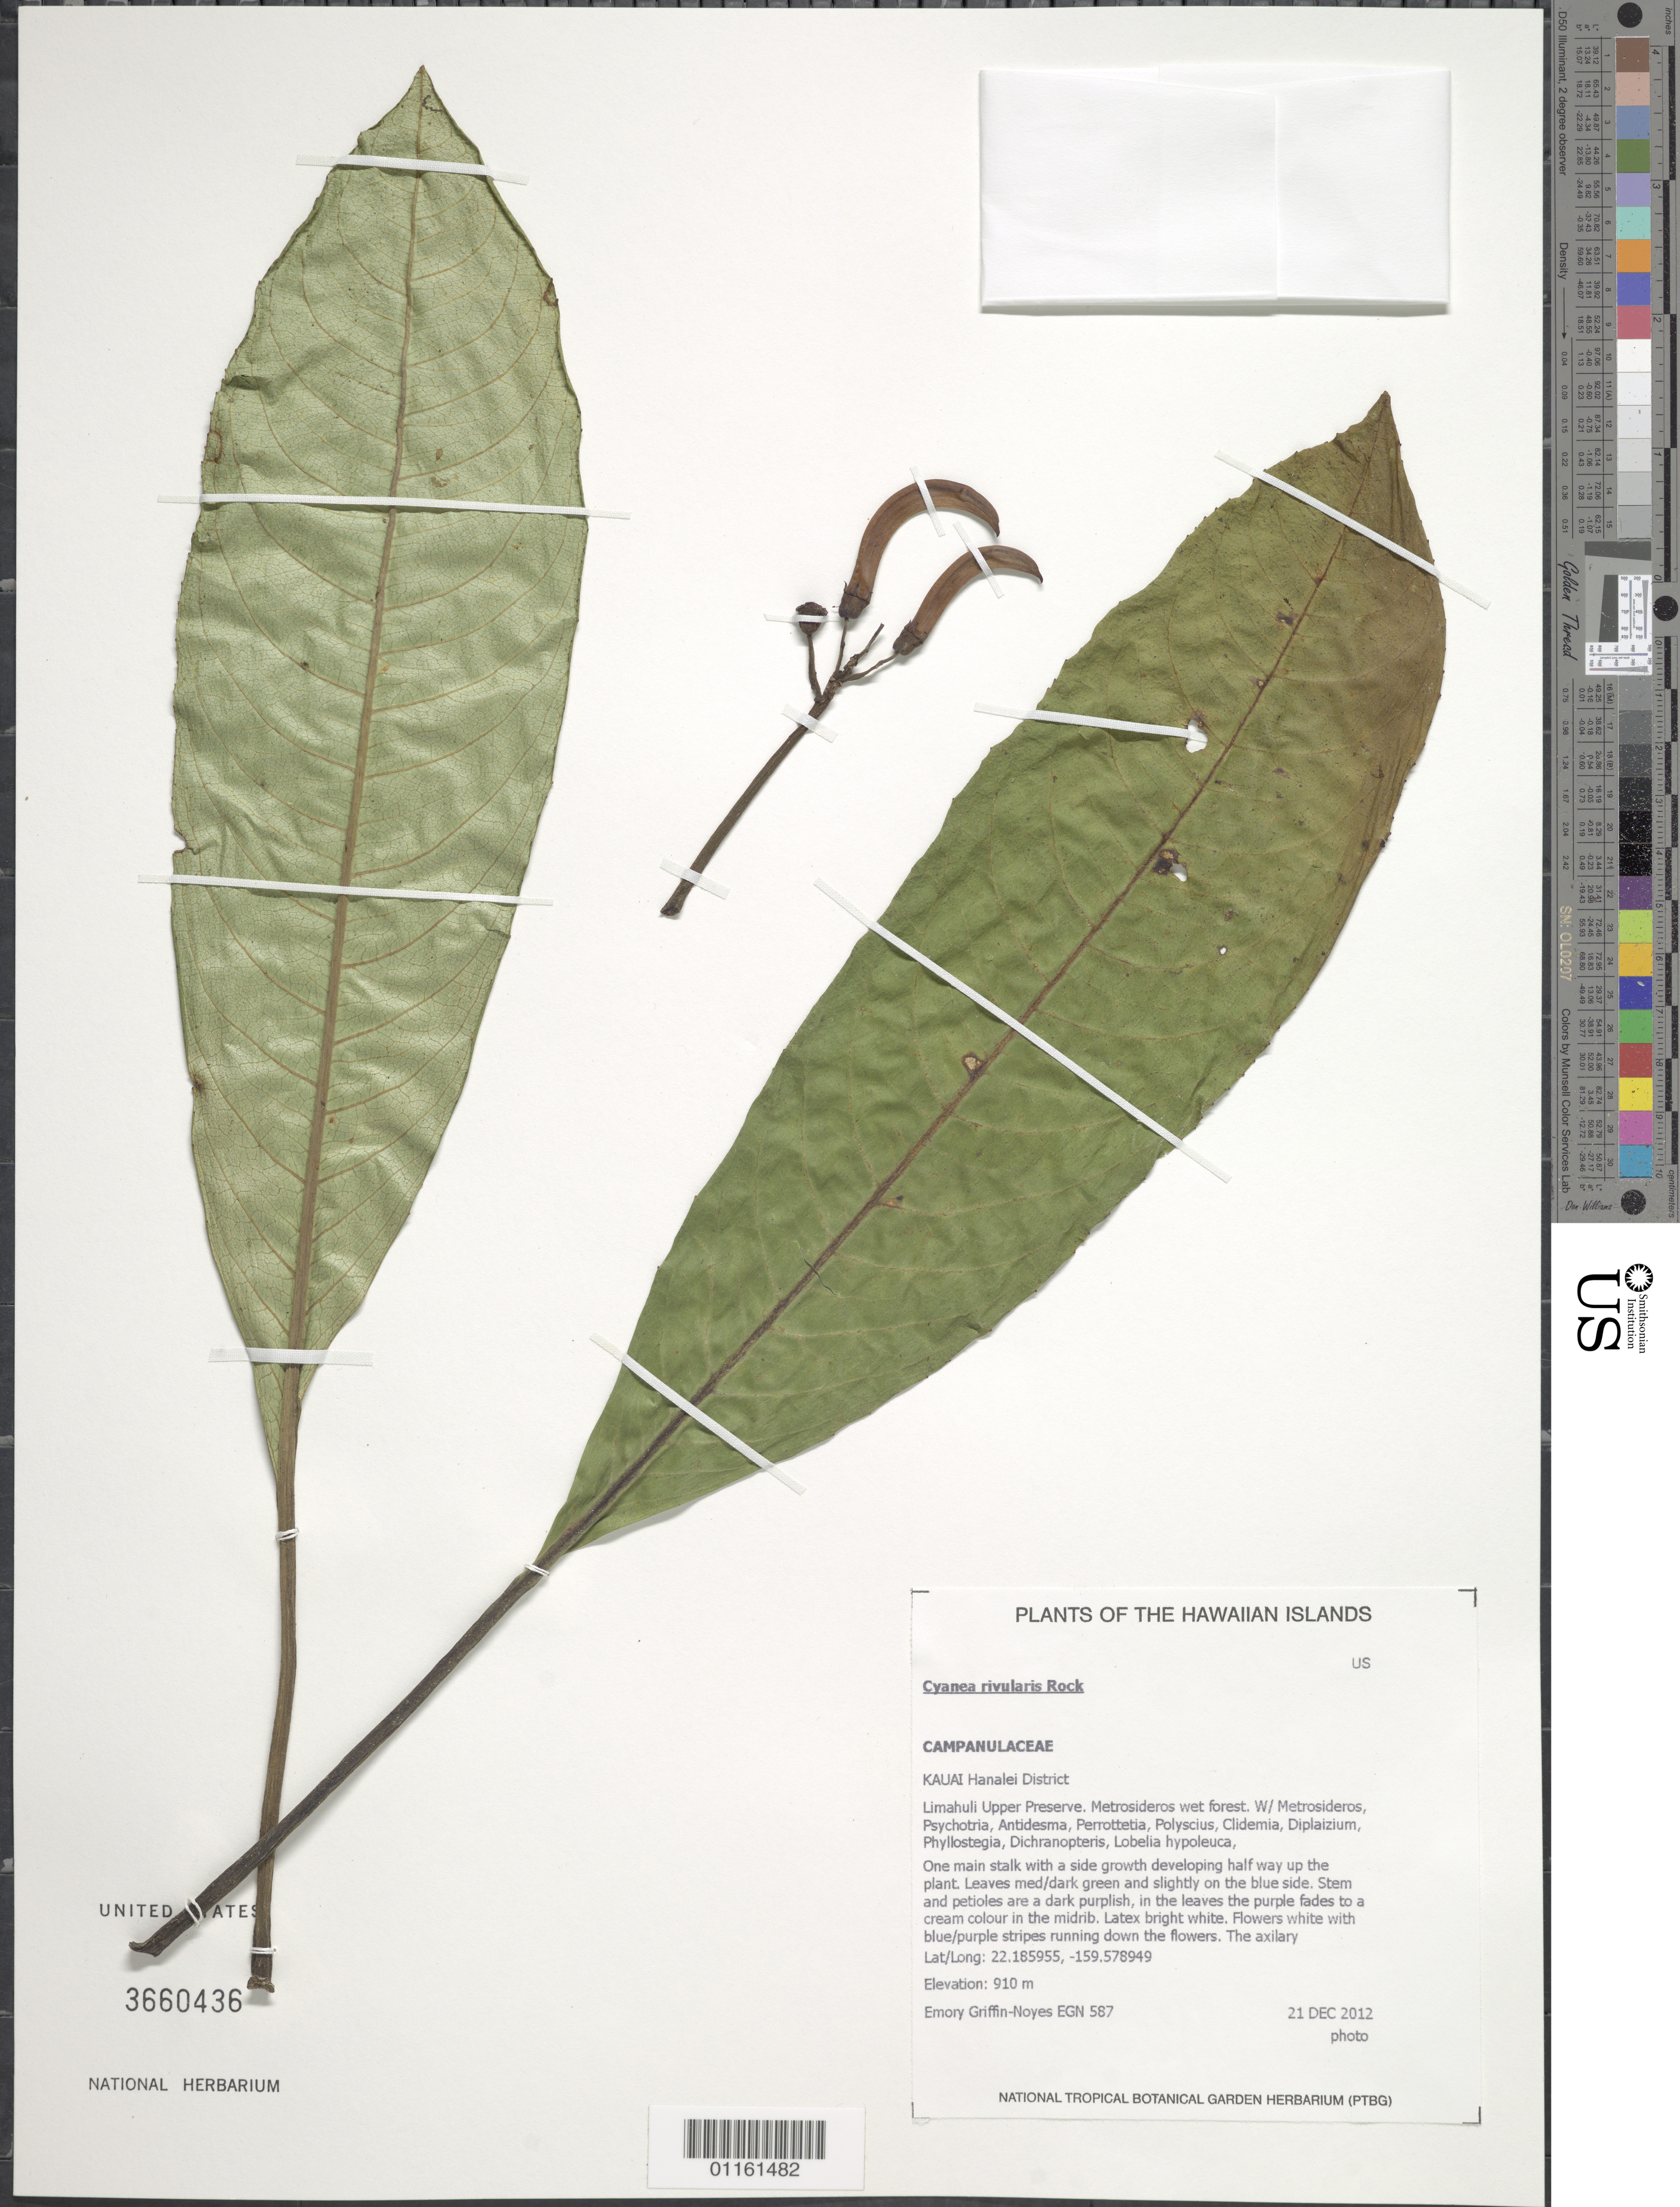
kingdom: Plantae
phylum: Tracheophyta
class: Magnoliopsida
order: Asterales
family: Campanulaceae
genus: Cyanea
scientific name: Cyanea rivularis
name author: Rock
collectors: E. Griffin-Noyes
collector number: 587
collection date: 2012-12-21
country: United States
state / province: Hawaii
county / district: Kauai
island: Kaua'i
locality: Kauai, Hanalei District, Limahuli Upper Preserve.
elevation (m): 910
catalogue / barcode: US 3660436